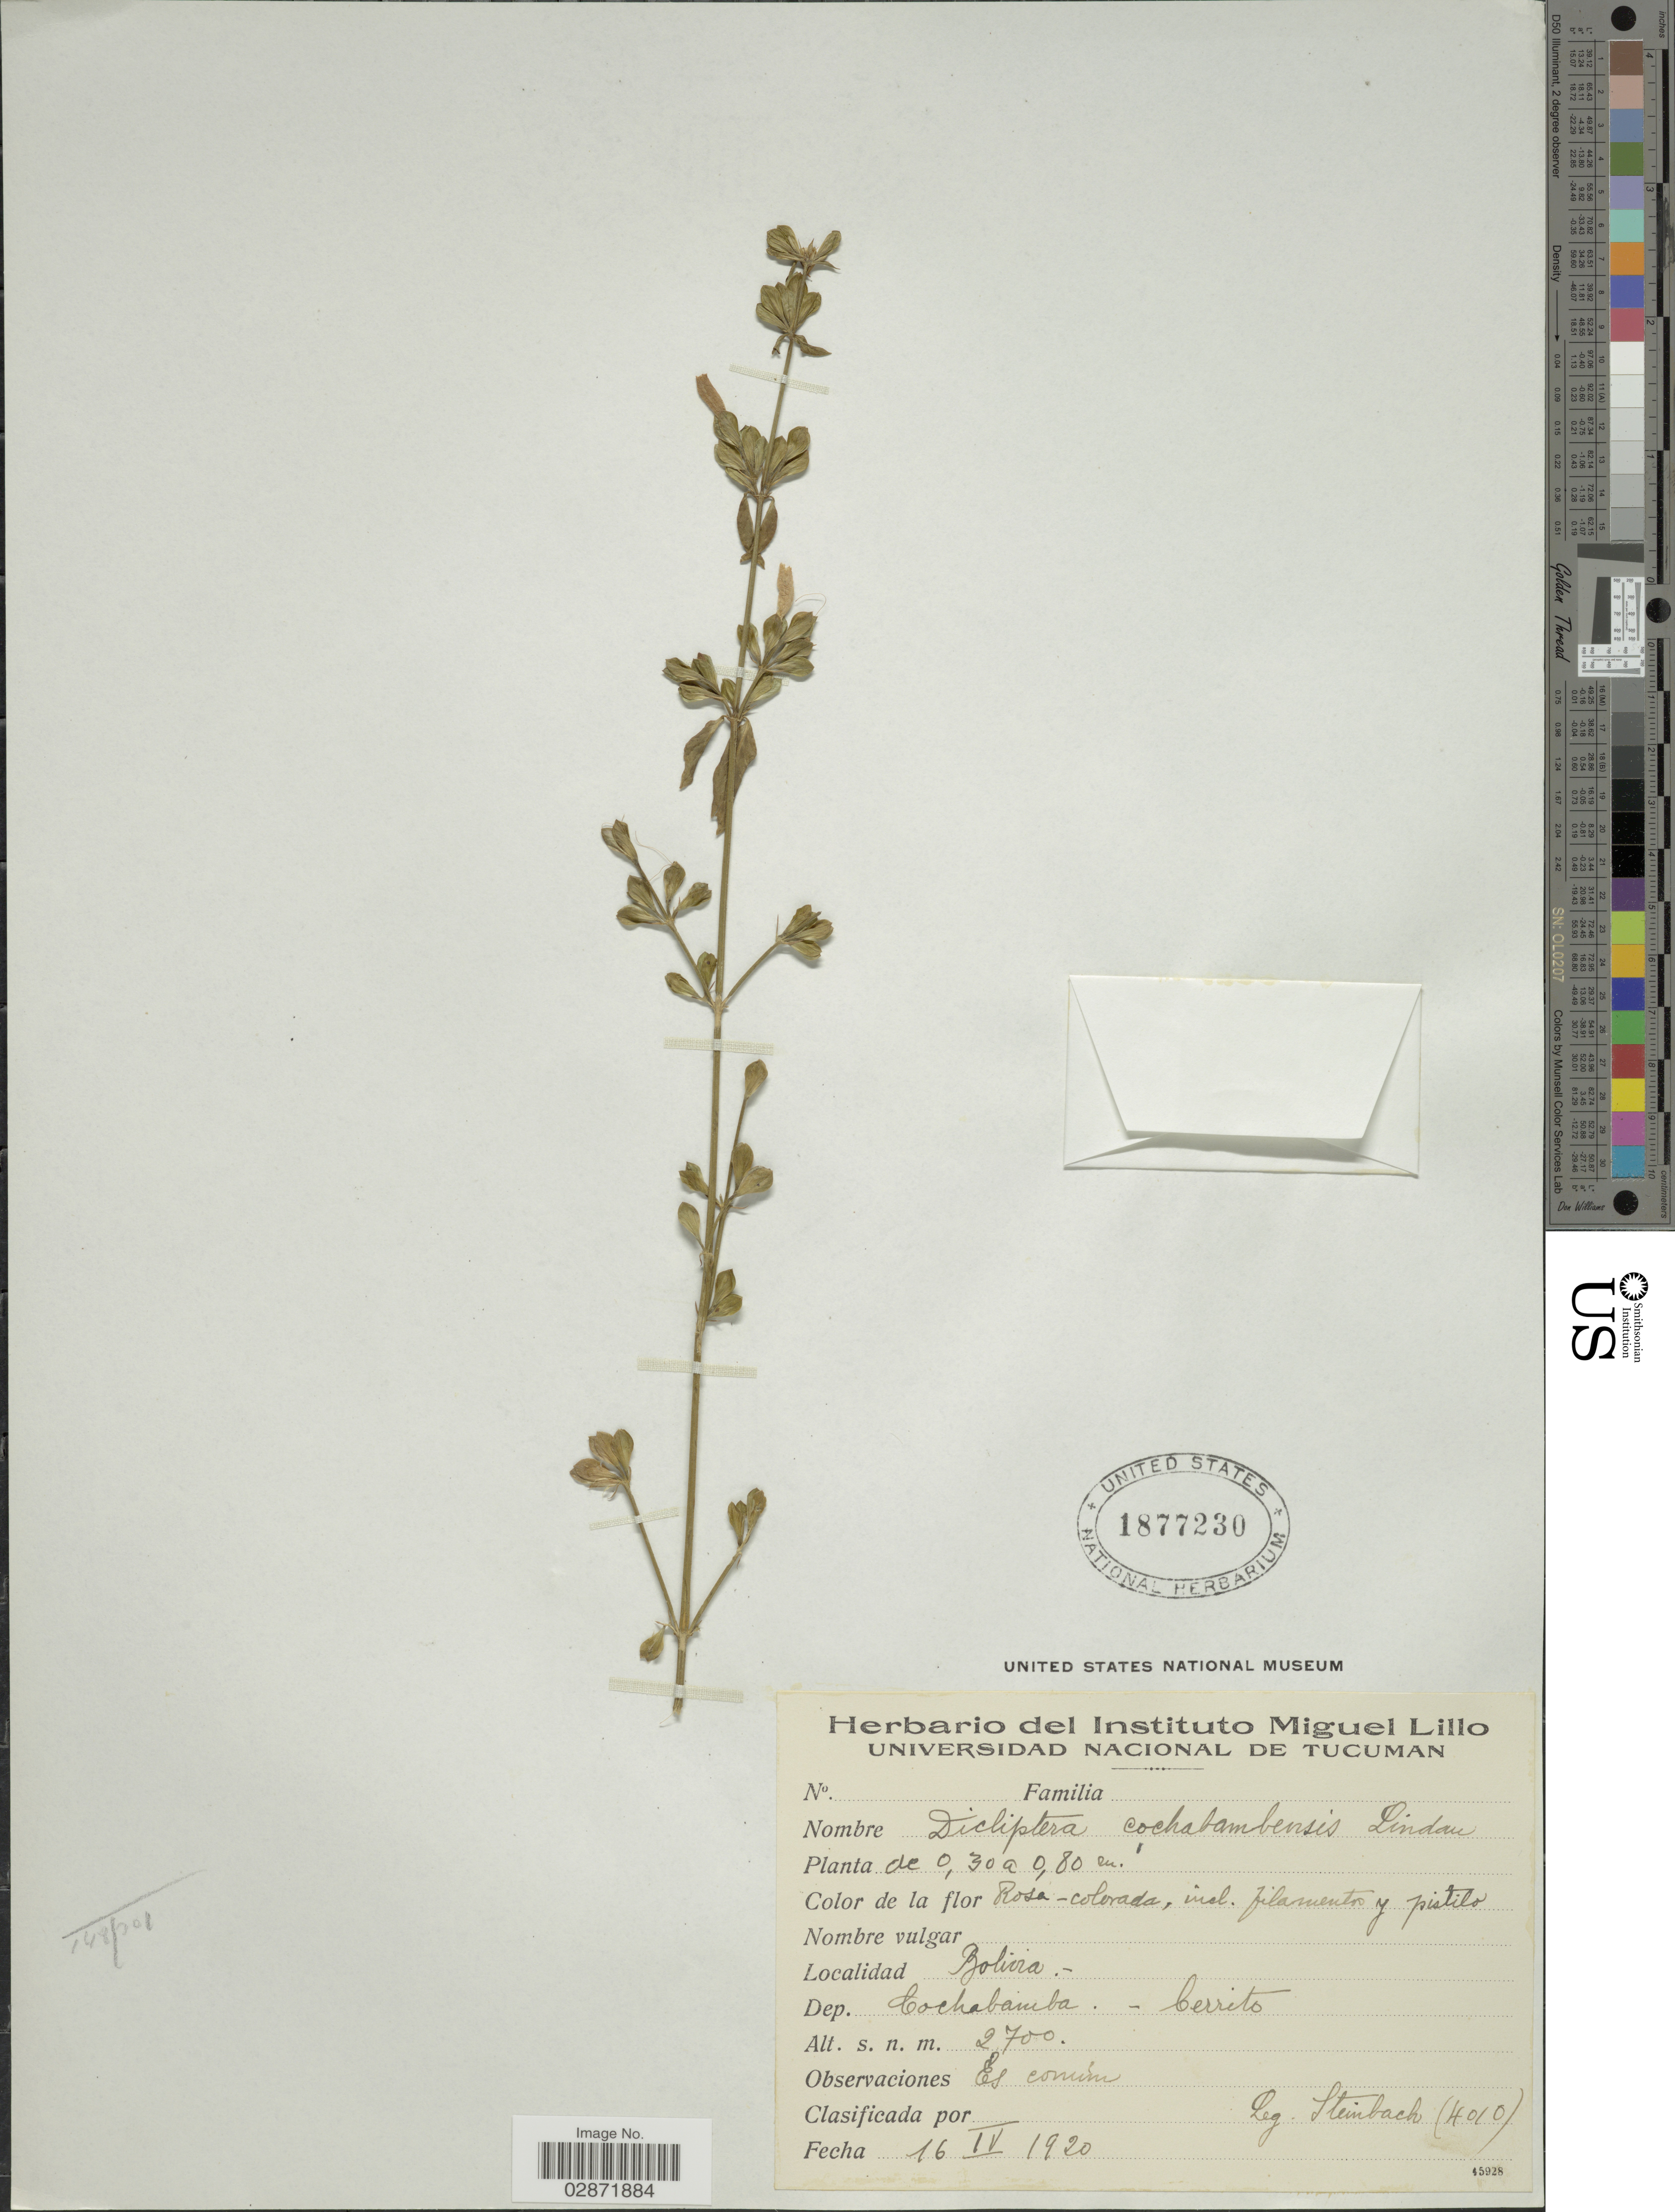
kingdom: Plantae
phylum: Tracheophyta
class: Magnoliopsida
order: Lamiales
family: Acanthaceae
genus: Dicliptera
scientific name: Dicliptera cochabambensis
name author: Lindau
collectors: Steinbach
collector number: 4010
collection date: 1920-04-16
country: Bolivia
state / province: Cochabamba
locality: Dep. Cochabamba, Cerrito.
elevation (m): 2700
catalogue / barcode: US 1877230